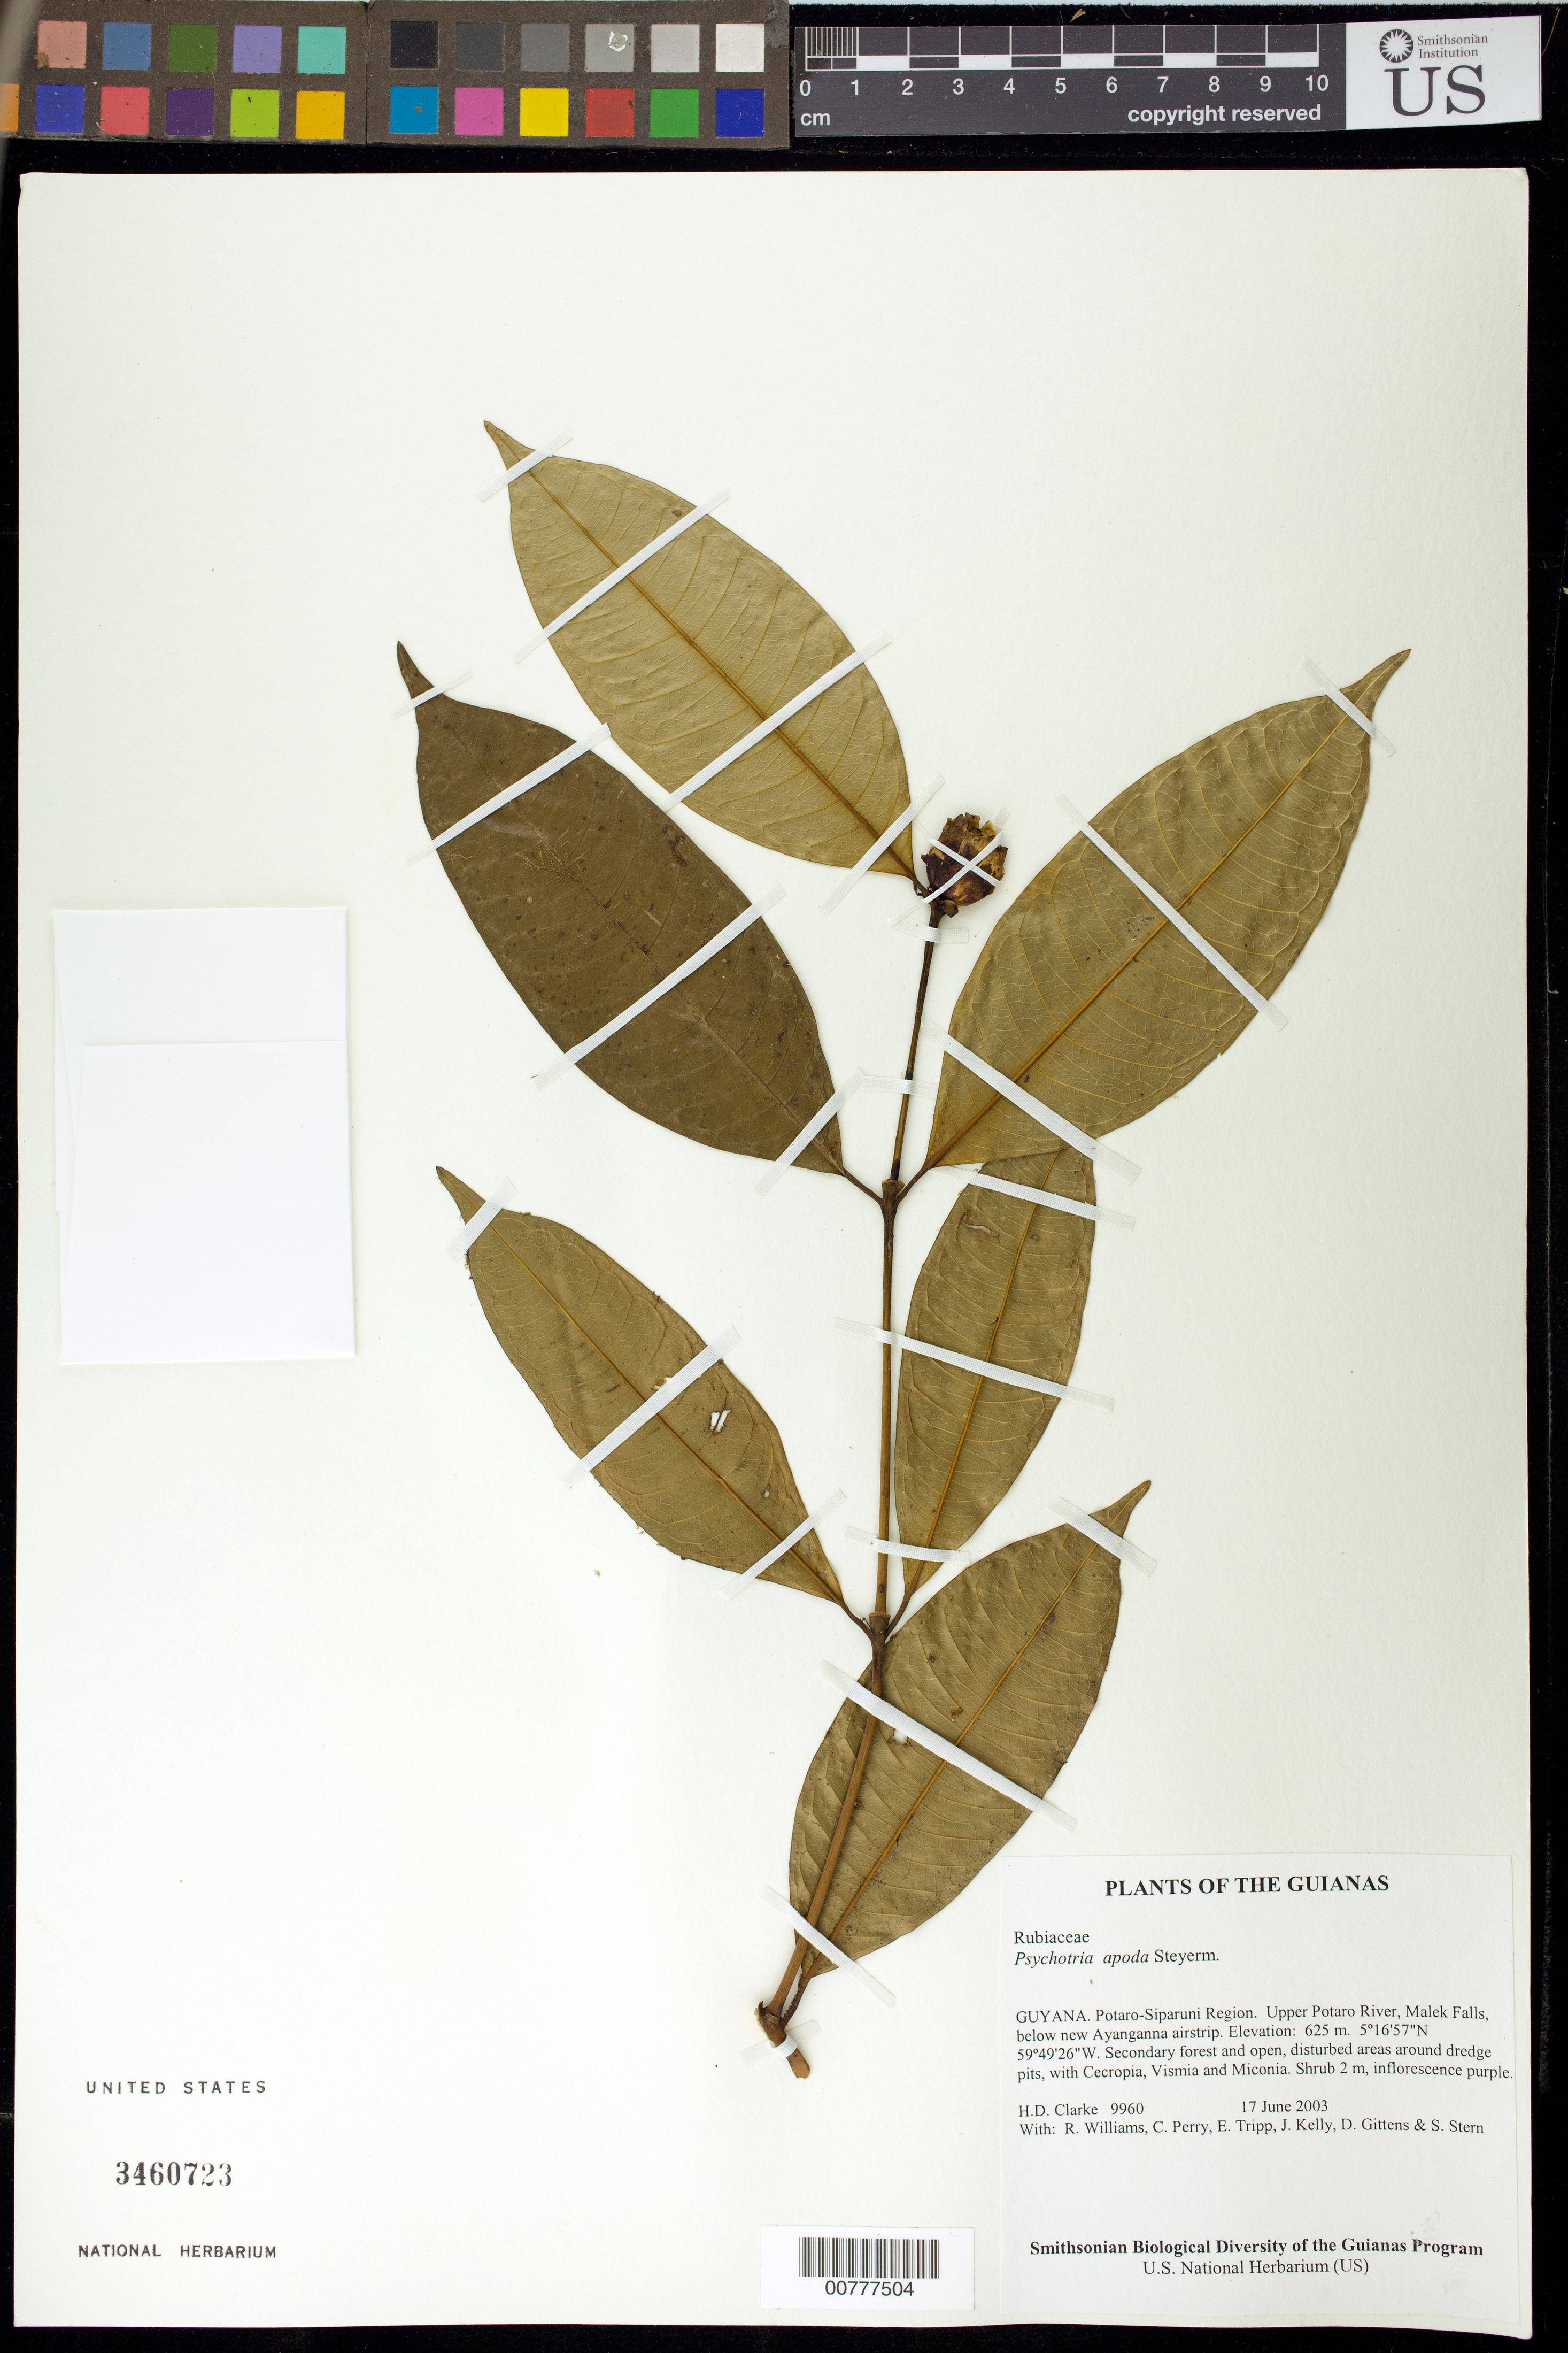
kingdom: Plantae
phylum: Tracheophyta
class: Magnoliopsida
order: Gentianales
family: Rubiaceae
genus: Palicourea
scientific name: Palicourea apoda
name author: (Steyerm.) Delprete & J.H. Kirkbr.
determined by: Kirkbride, J. H., Jr.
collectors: H. D. Clarke, R. Williams, C. Perry, E. Tripp, J. Kelly, D. Gittens & S. R. Stern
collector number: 9960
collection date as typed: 17 June 2003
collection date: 2003-06-17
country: Guyana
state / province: Potaro-Siparuni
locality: Upper Potaro River, Malek Falls, below new Ayanganna airstrip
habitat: Secondary forest and open, disturbed areas around dredge pits, with Cecropia, Vismia and Miconia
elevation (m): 625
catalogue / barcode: US 3460723